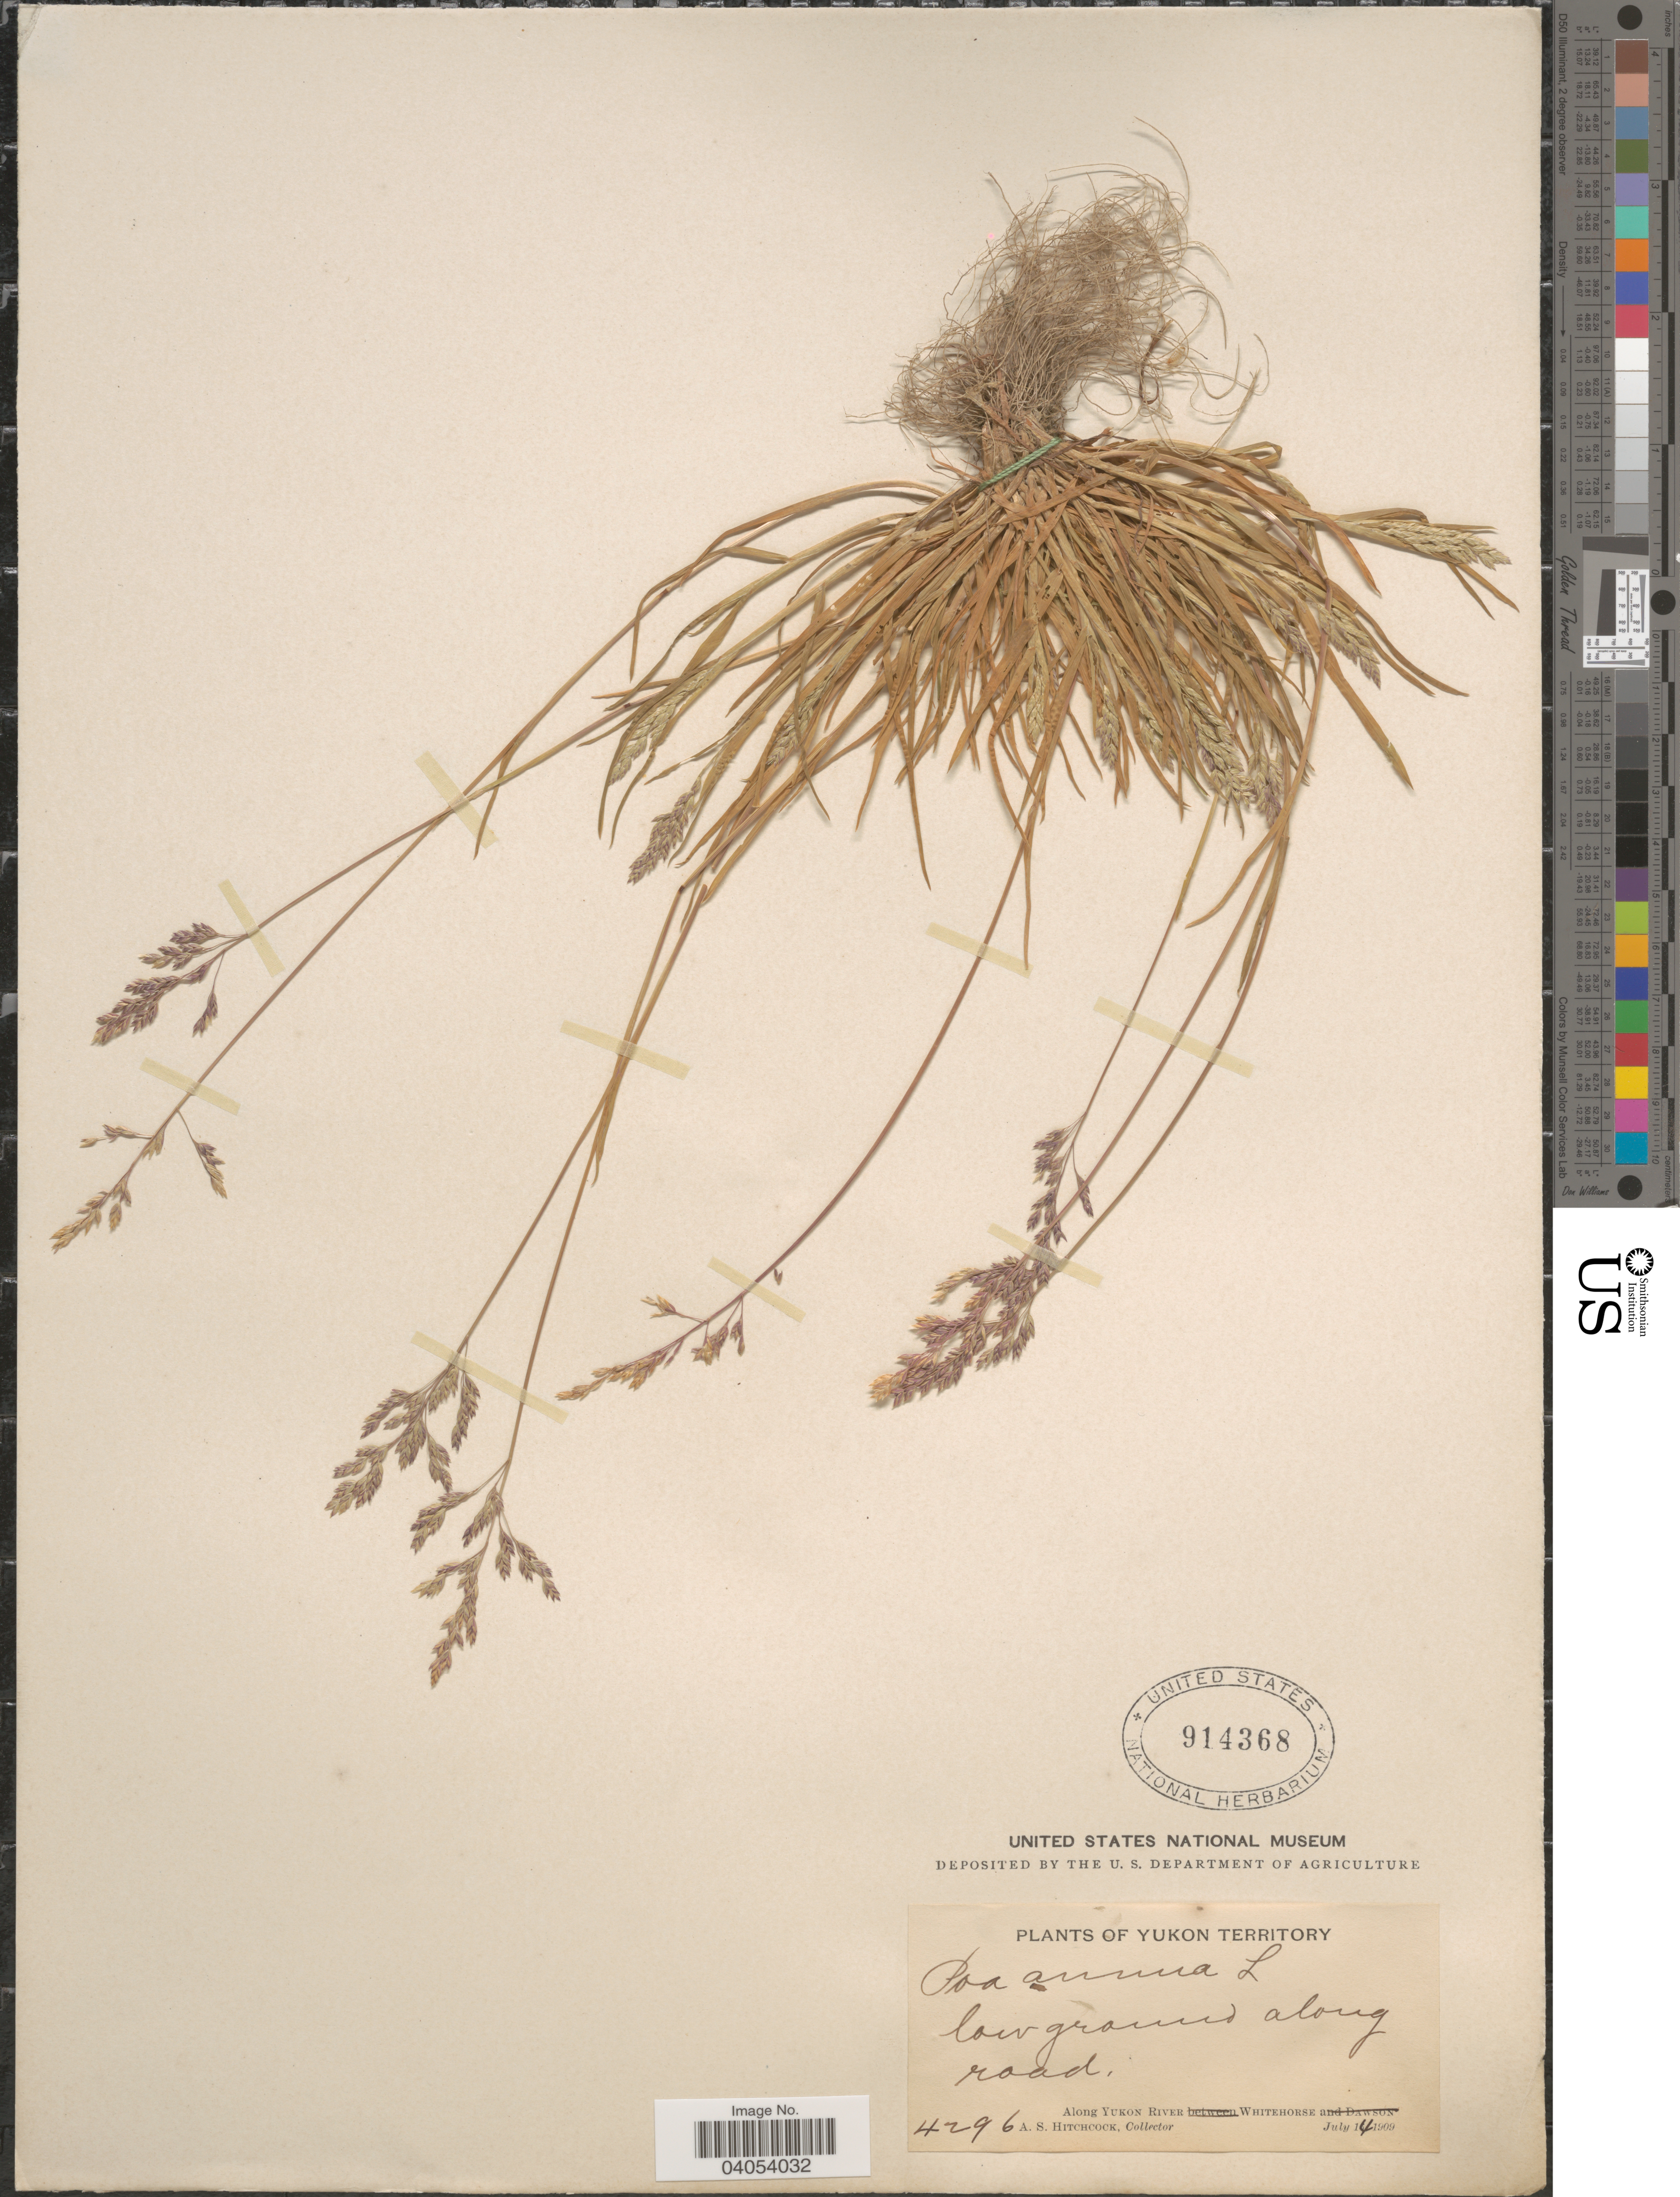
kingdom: Plantae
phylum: Tracheophyta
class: Liliopsida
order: Poales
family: Poaceae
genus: Poa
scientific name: Poa annua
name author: L.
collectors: A. S. Hitchcock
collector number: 4296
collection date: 1909-07-14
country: Canada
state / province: Yukon Territory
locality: Along Yukon River. Whitehorse.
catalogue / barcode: US 914368